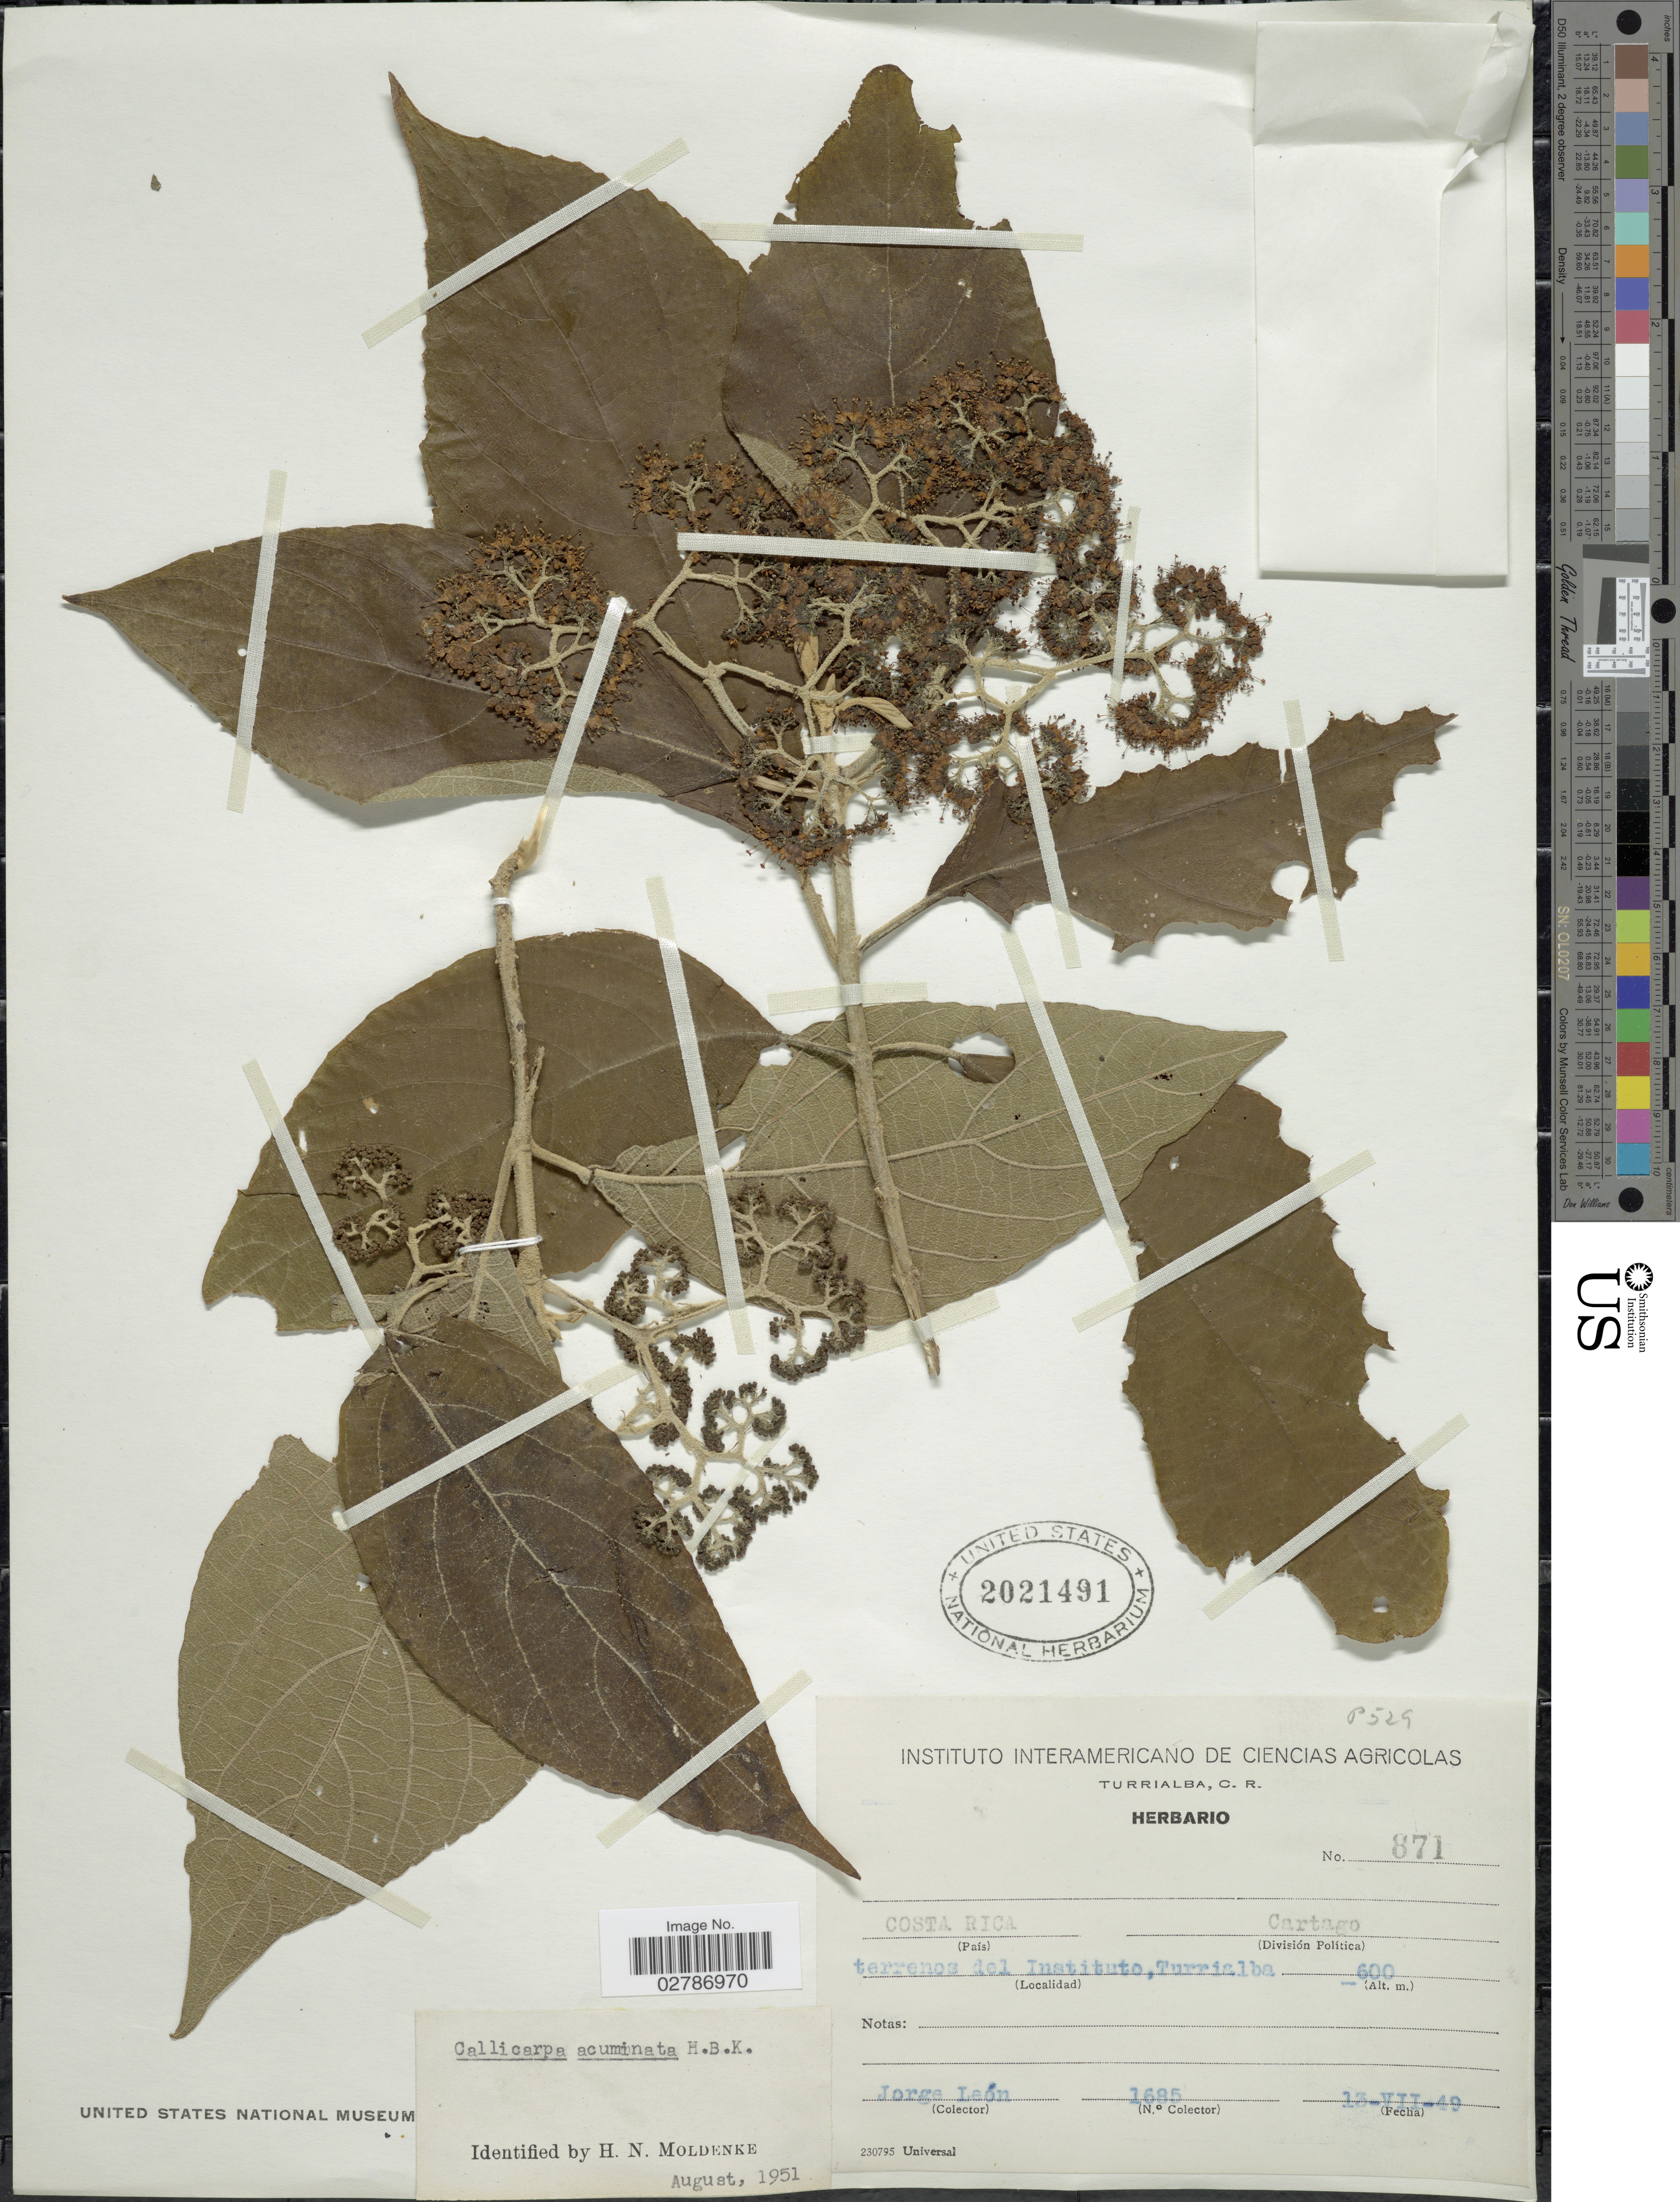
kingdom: Plantae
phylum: Tracheophyta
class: Magnoliopsida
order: Lamiales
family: Lamiaceae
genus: Callicarpa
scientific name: Callicarpa acuminata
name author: Kunth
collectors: J. León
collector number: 1685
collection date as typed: Transcribed d/m/y: 13/7/49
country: Costa Rica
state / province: Cartago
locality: Cartago (División Política) terrenos del Instituto, Turrialba.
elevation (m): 600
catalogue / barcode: US 2021491